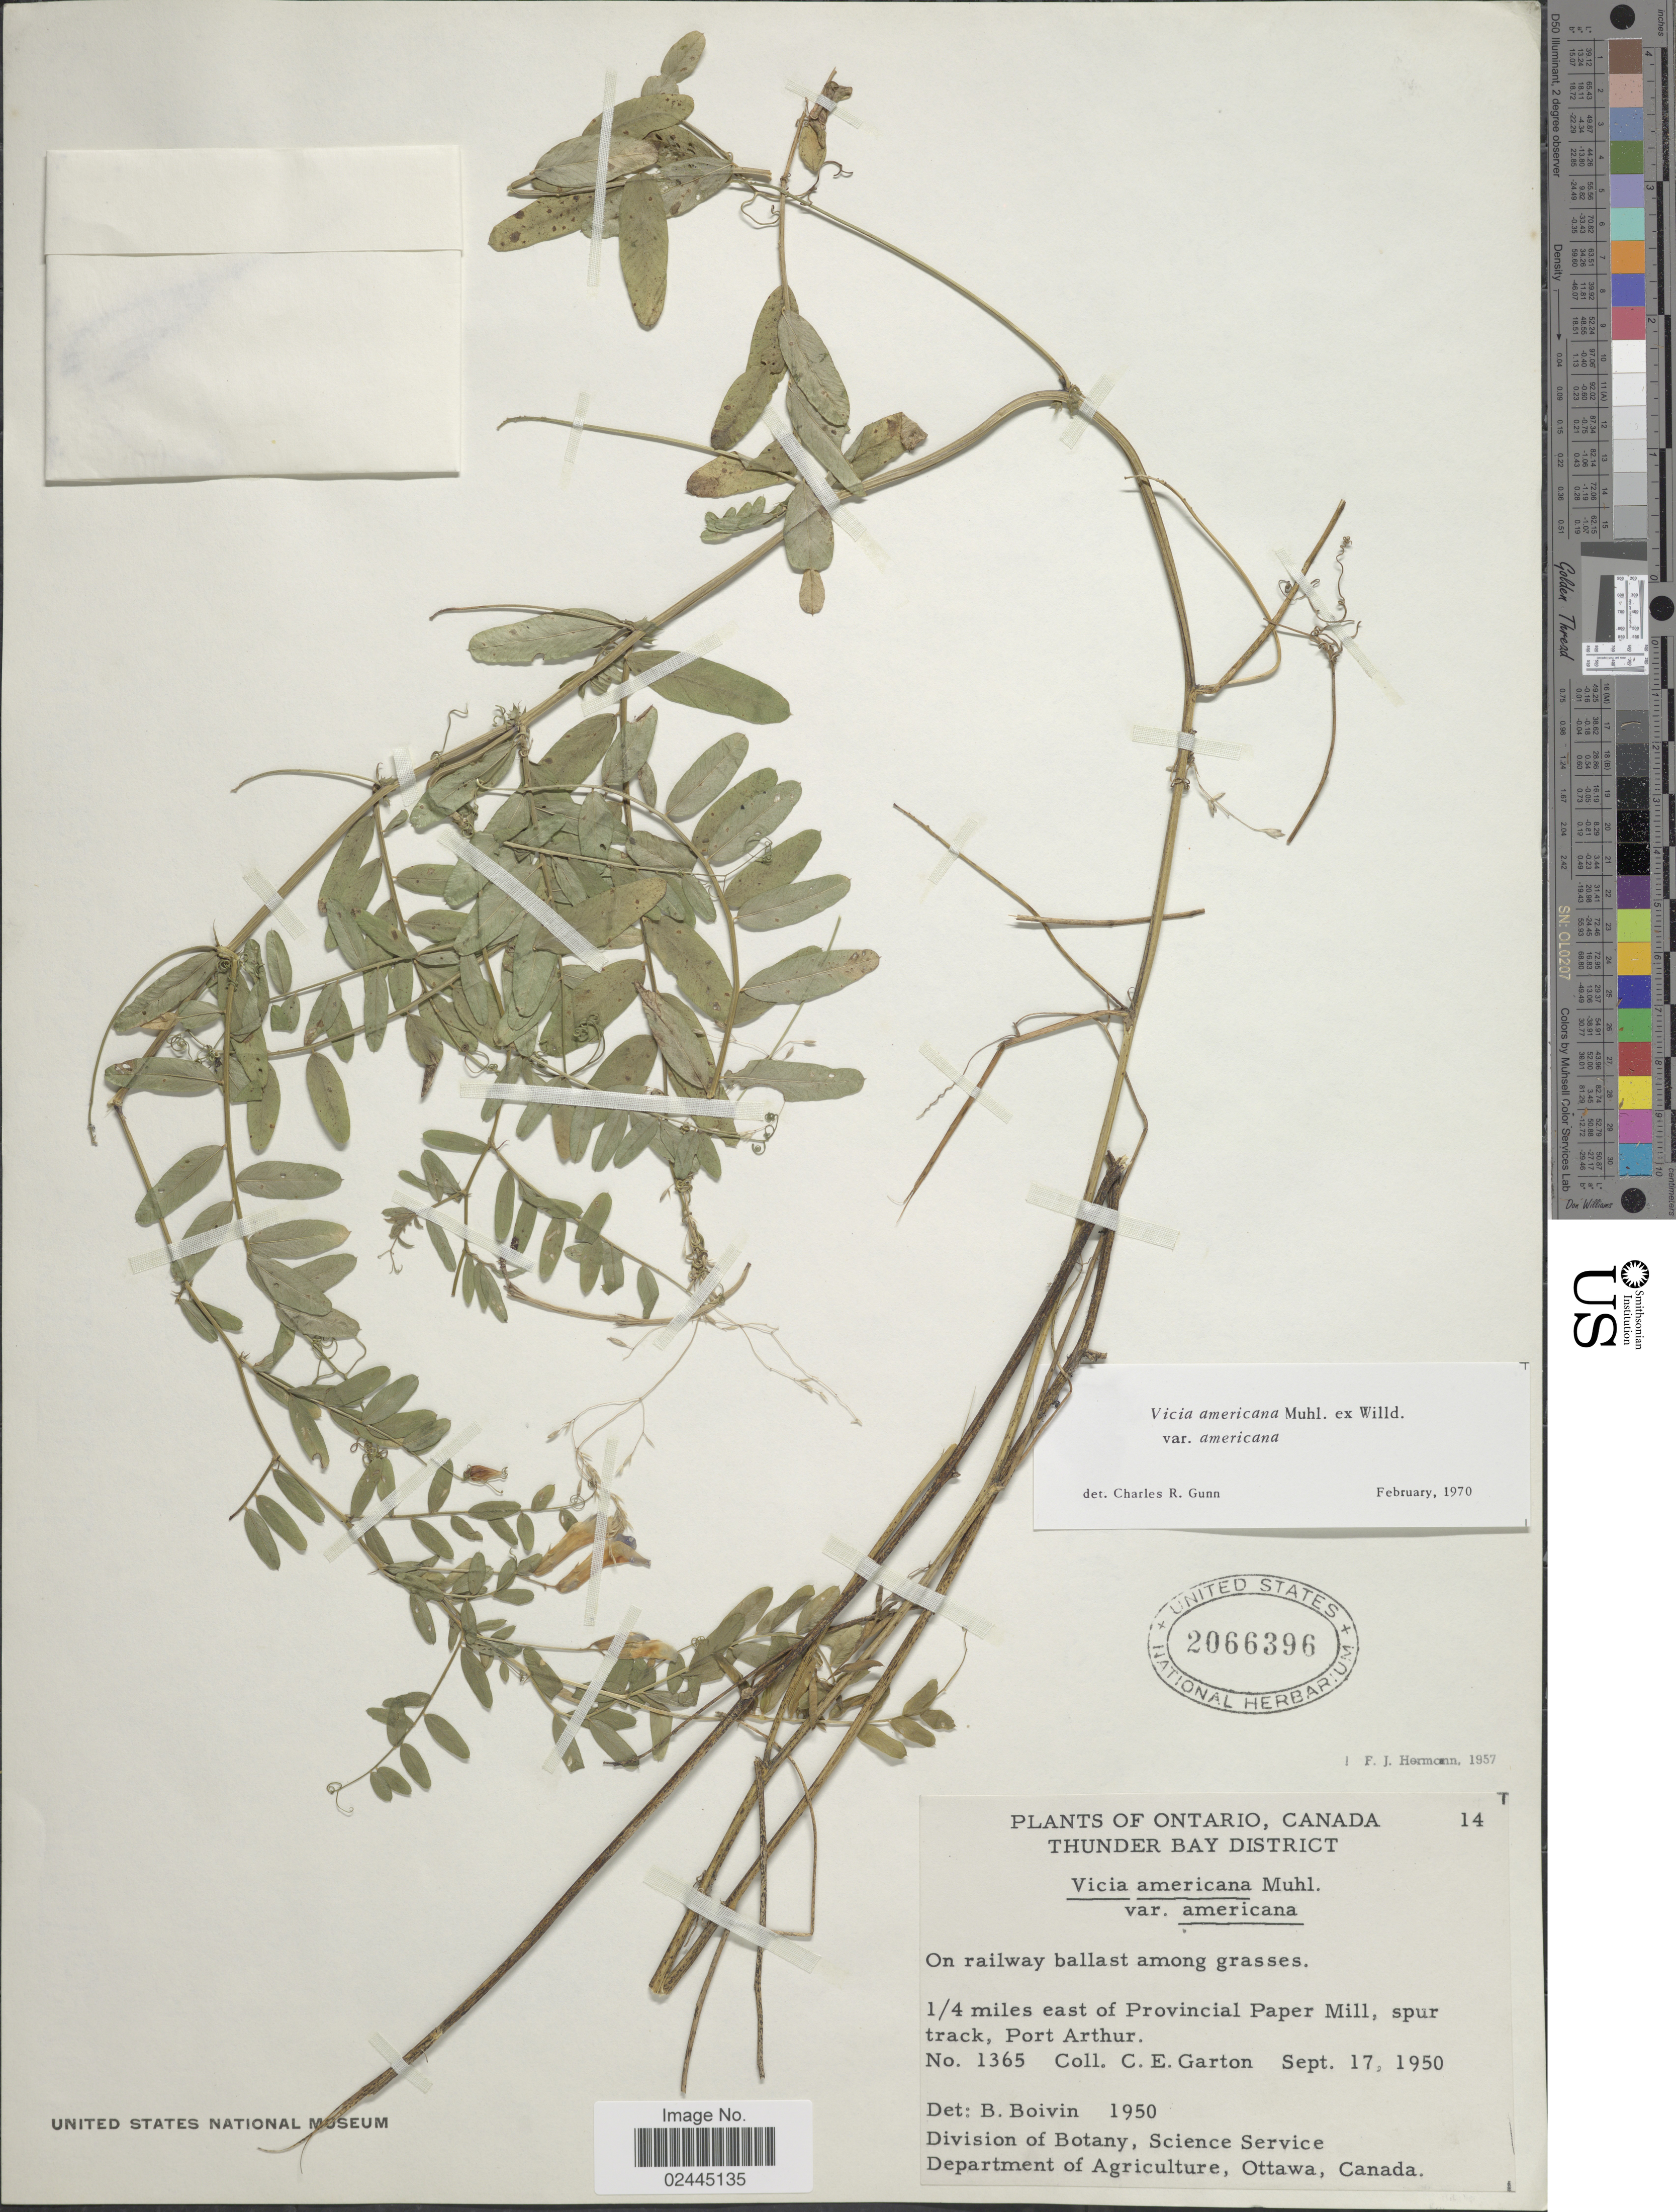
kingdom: Plantae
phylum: Tracheophyta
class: Magnoliopsida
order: Fabales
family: Fabaceae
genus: Vicia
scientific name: Vicia americana var. americana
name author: Muhl. ex Willd.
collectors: C. E. Garton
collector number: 1365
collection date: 1950-09-17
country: Canada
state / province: Ontario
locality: Thunder Bay District. ¼ miles east of Provincial Paper Mill, spur track, Port Arthur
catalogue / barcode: US 2066396